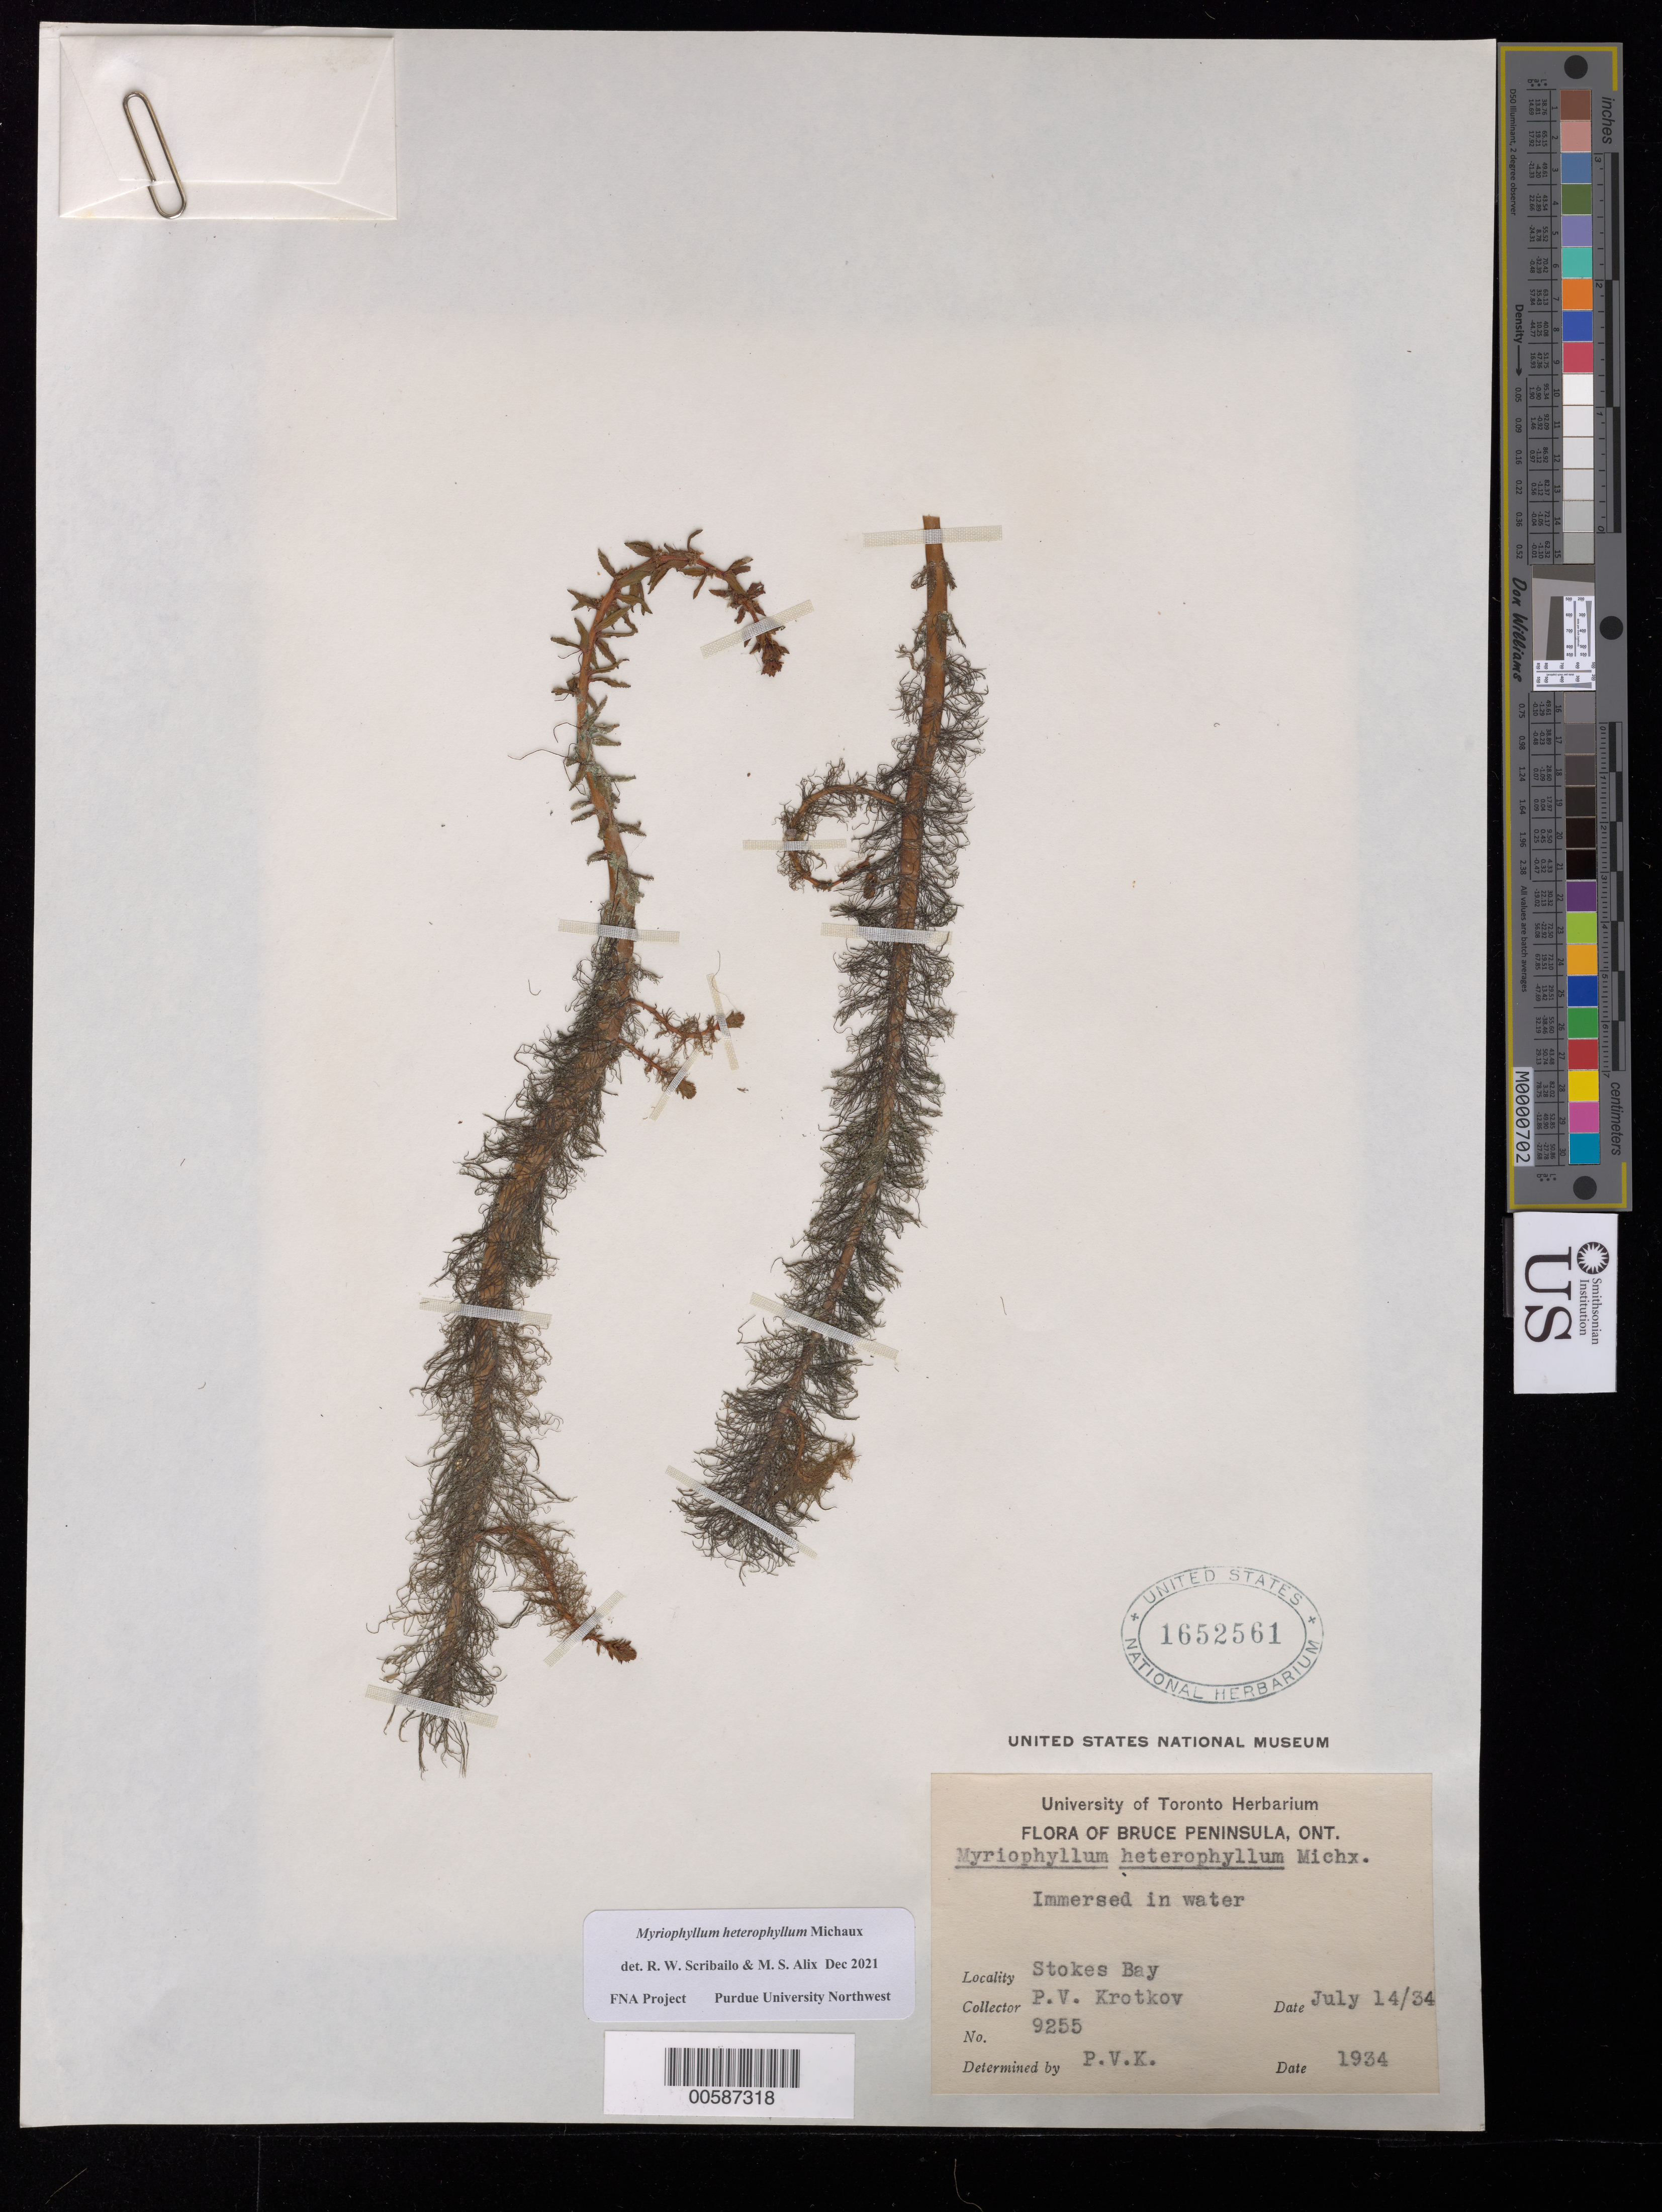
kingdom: Plantae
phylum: Tracheophyta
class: Magnoliopsida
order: Saxifragales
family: Haloragaceae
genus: Myriophyllum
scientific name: Myriophyllum heterophyllum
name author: Michx.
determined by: Scribailo, R. W.; Alix, M. S.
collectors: P. V. Krotkov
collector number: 9255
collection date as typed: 14 Jul 1934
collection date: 1934-07-14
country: Canada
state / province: Ontario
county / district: Bruce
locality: Bruce Peninsula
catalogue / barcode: US 1652561